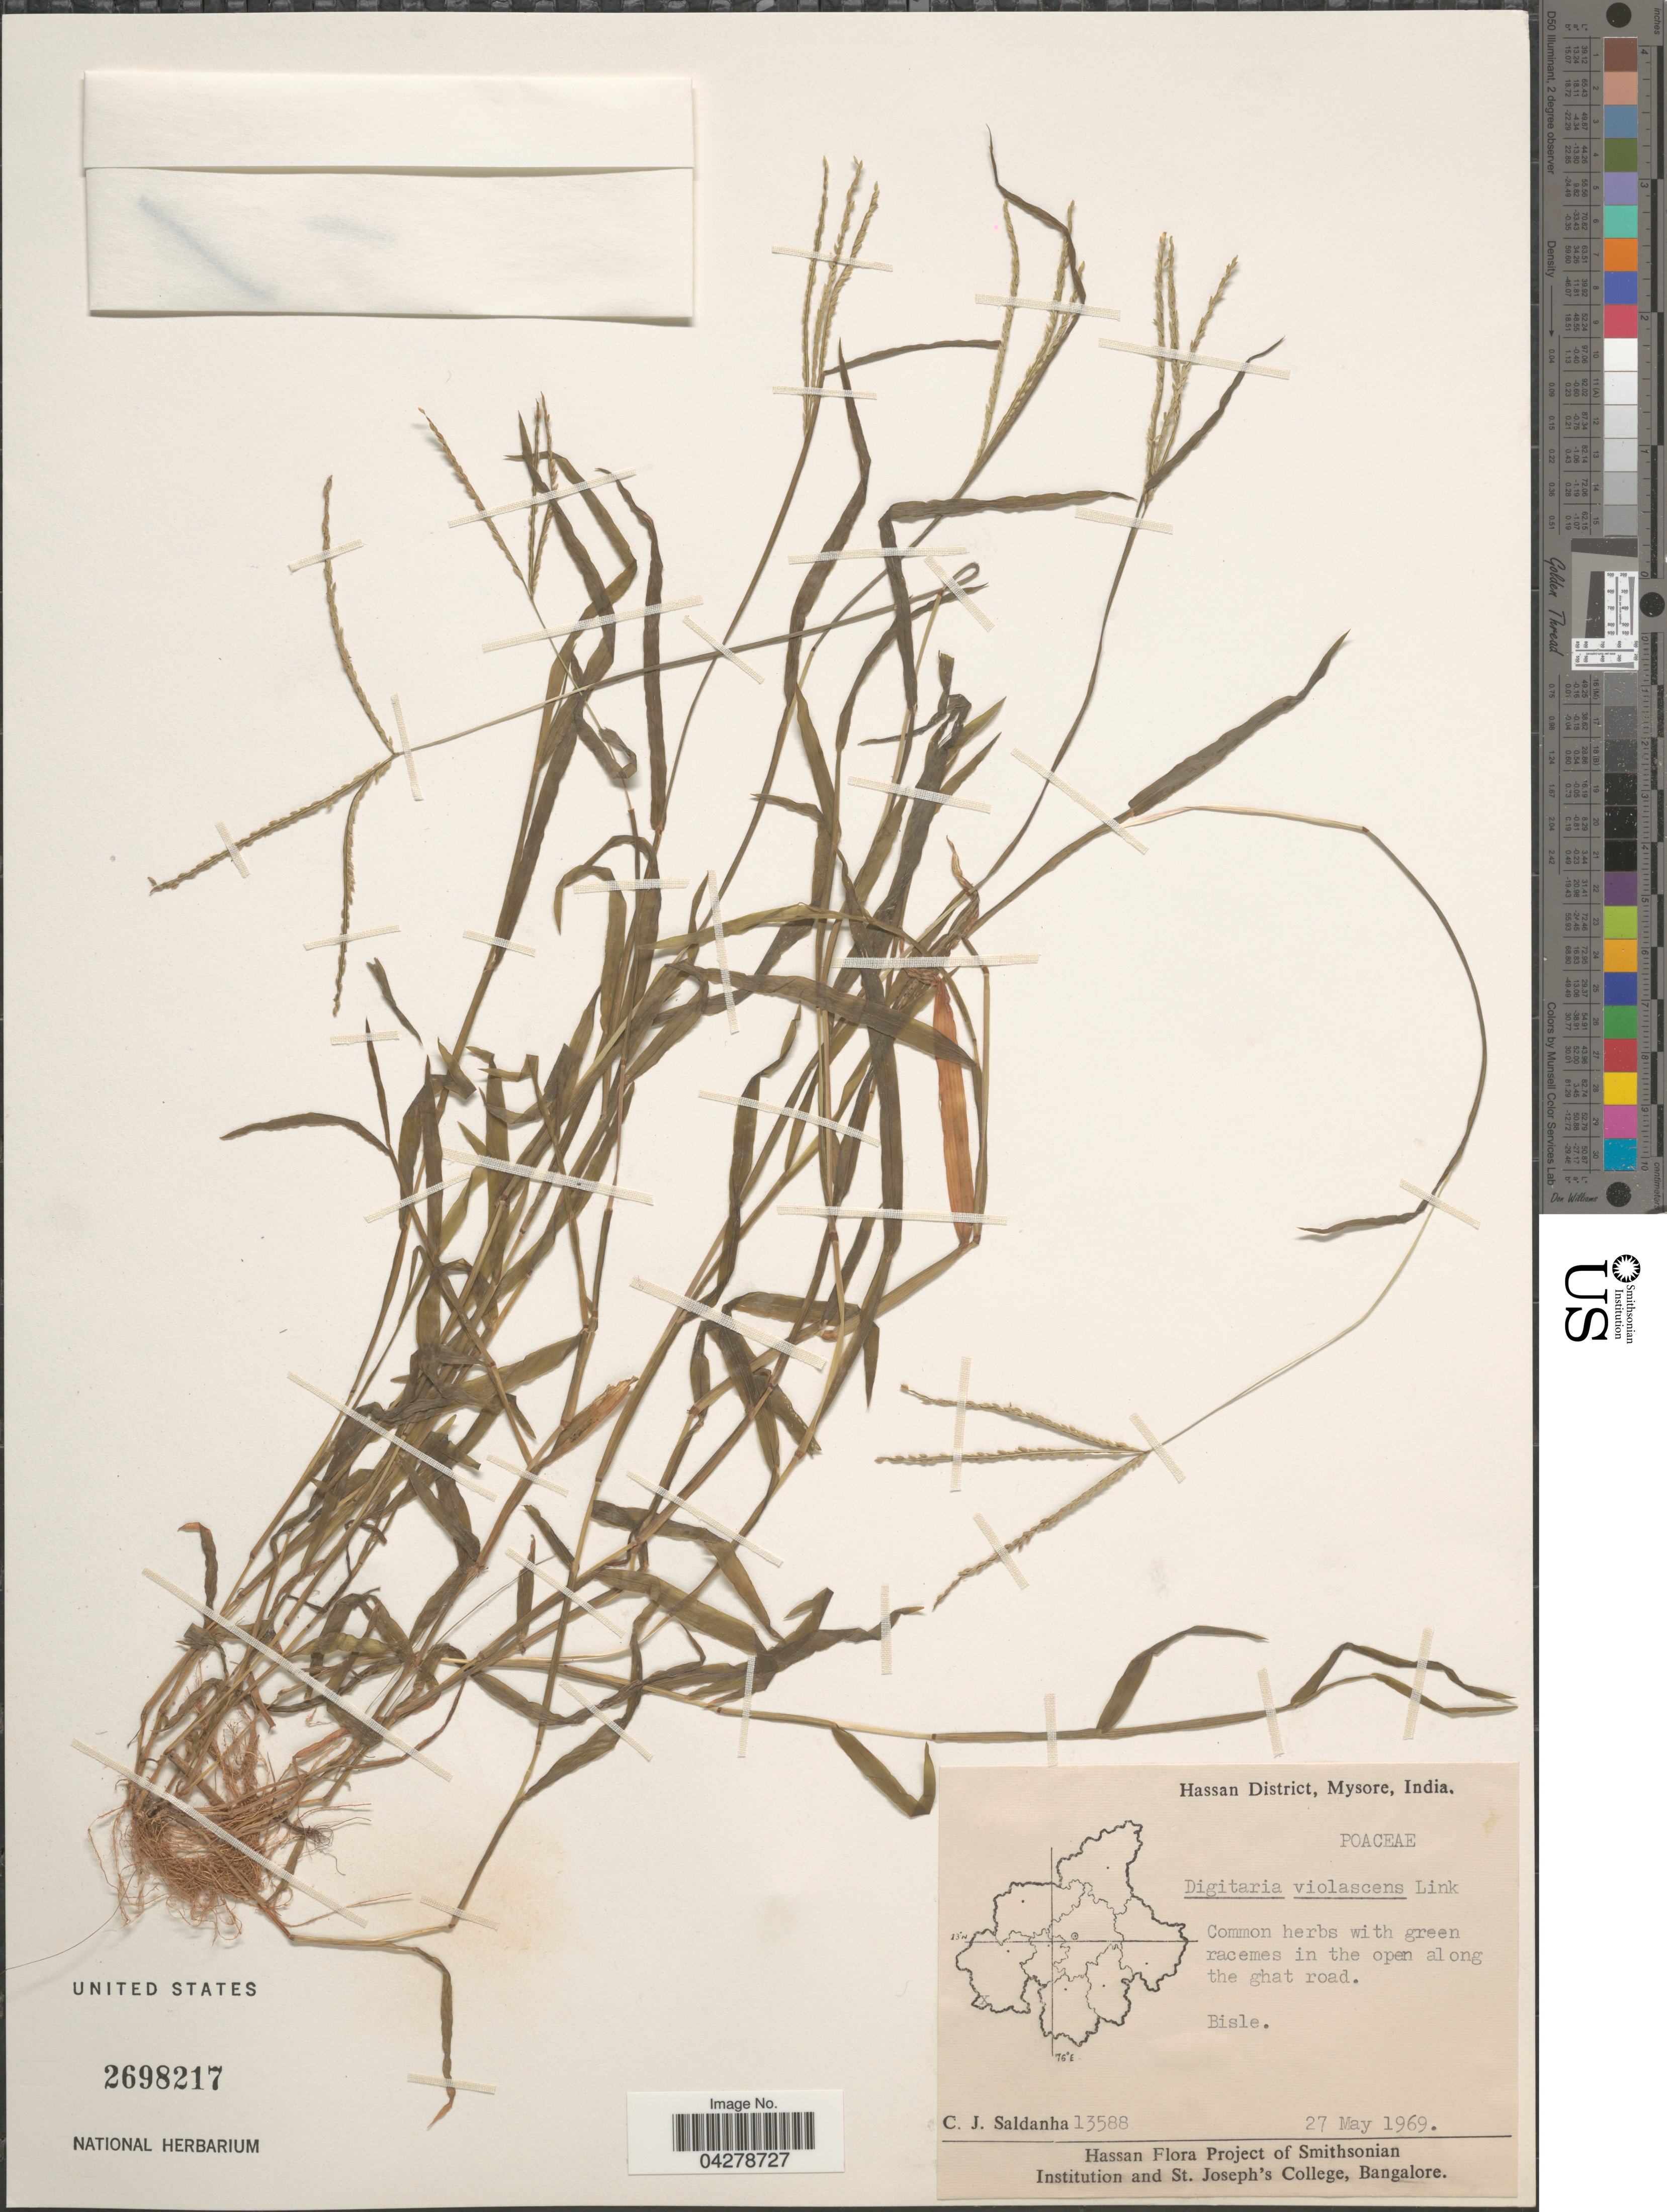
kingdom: Plantae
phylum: Tracheophyta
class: Liliopsida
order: Poales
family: Poaceae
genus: Digitaria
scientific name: Digitaria violascens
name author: Link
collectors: C. J. Saldanha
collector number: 13588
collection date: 1969-05-27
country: India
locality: Hassan District, Mysore. Bisle.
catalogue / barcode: US 2698217